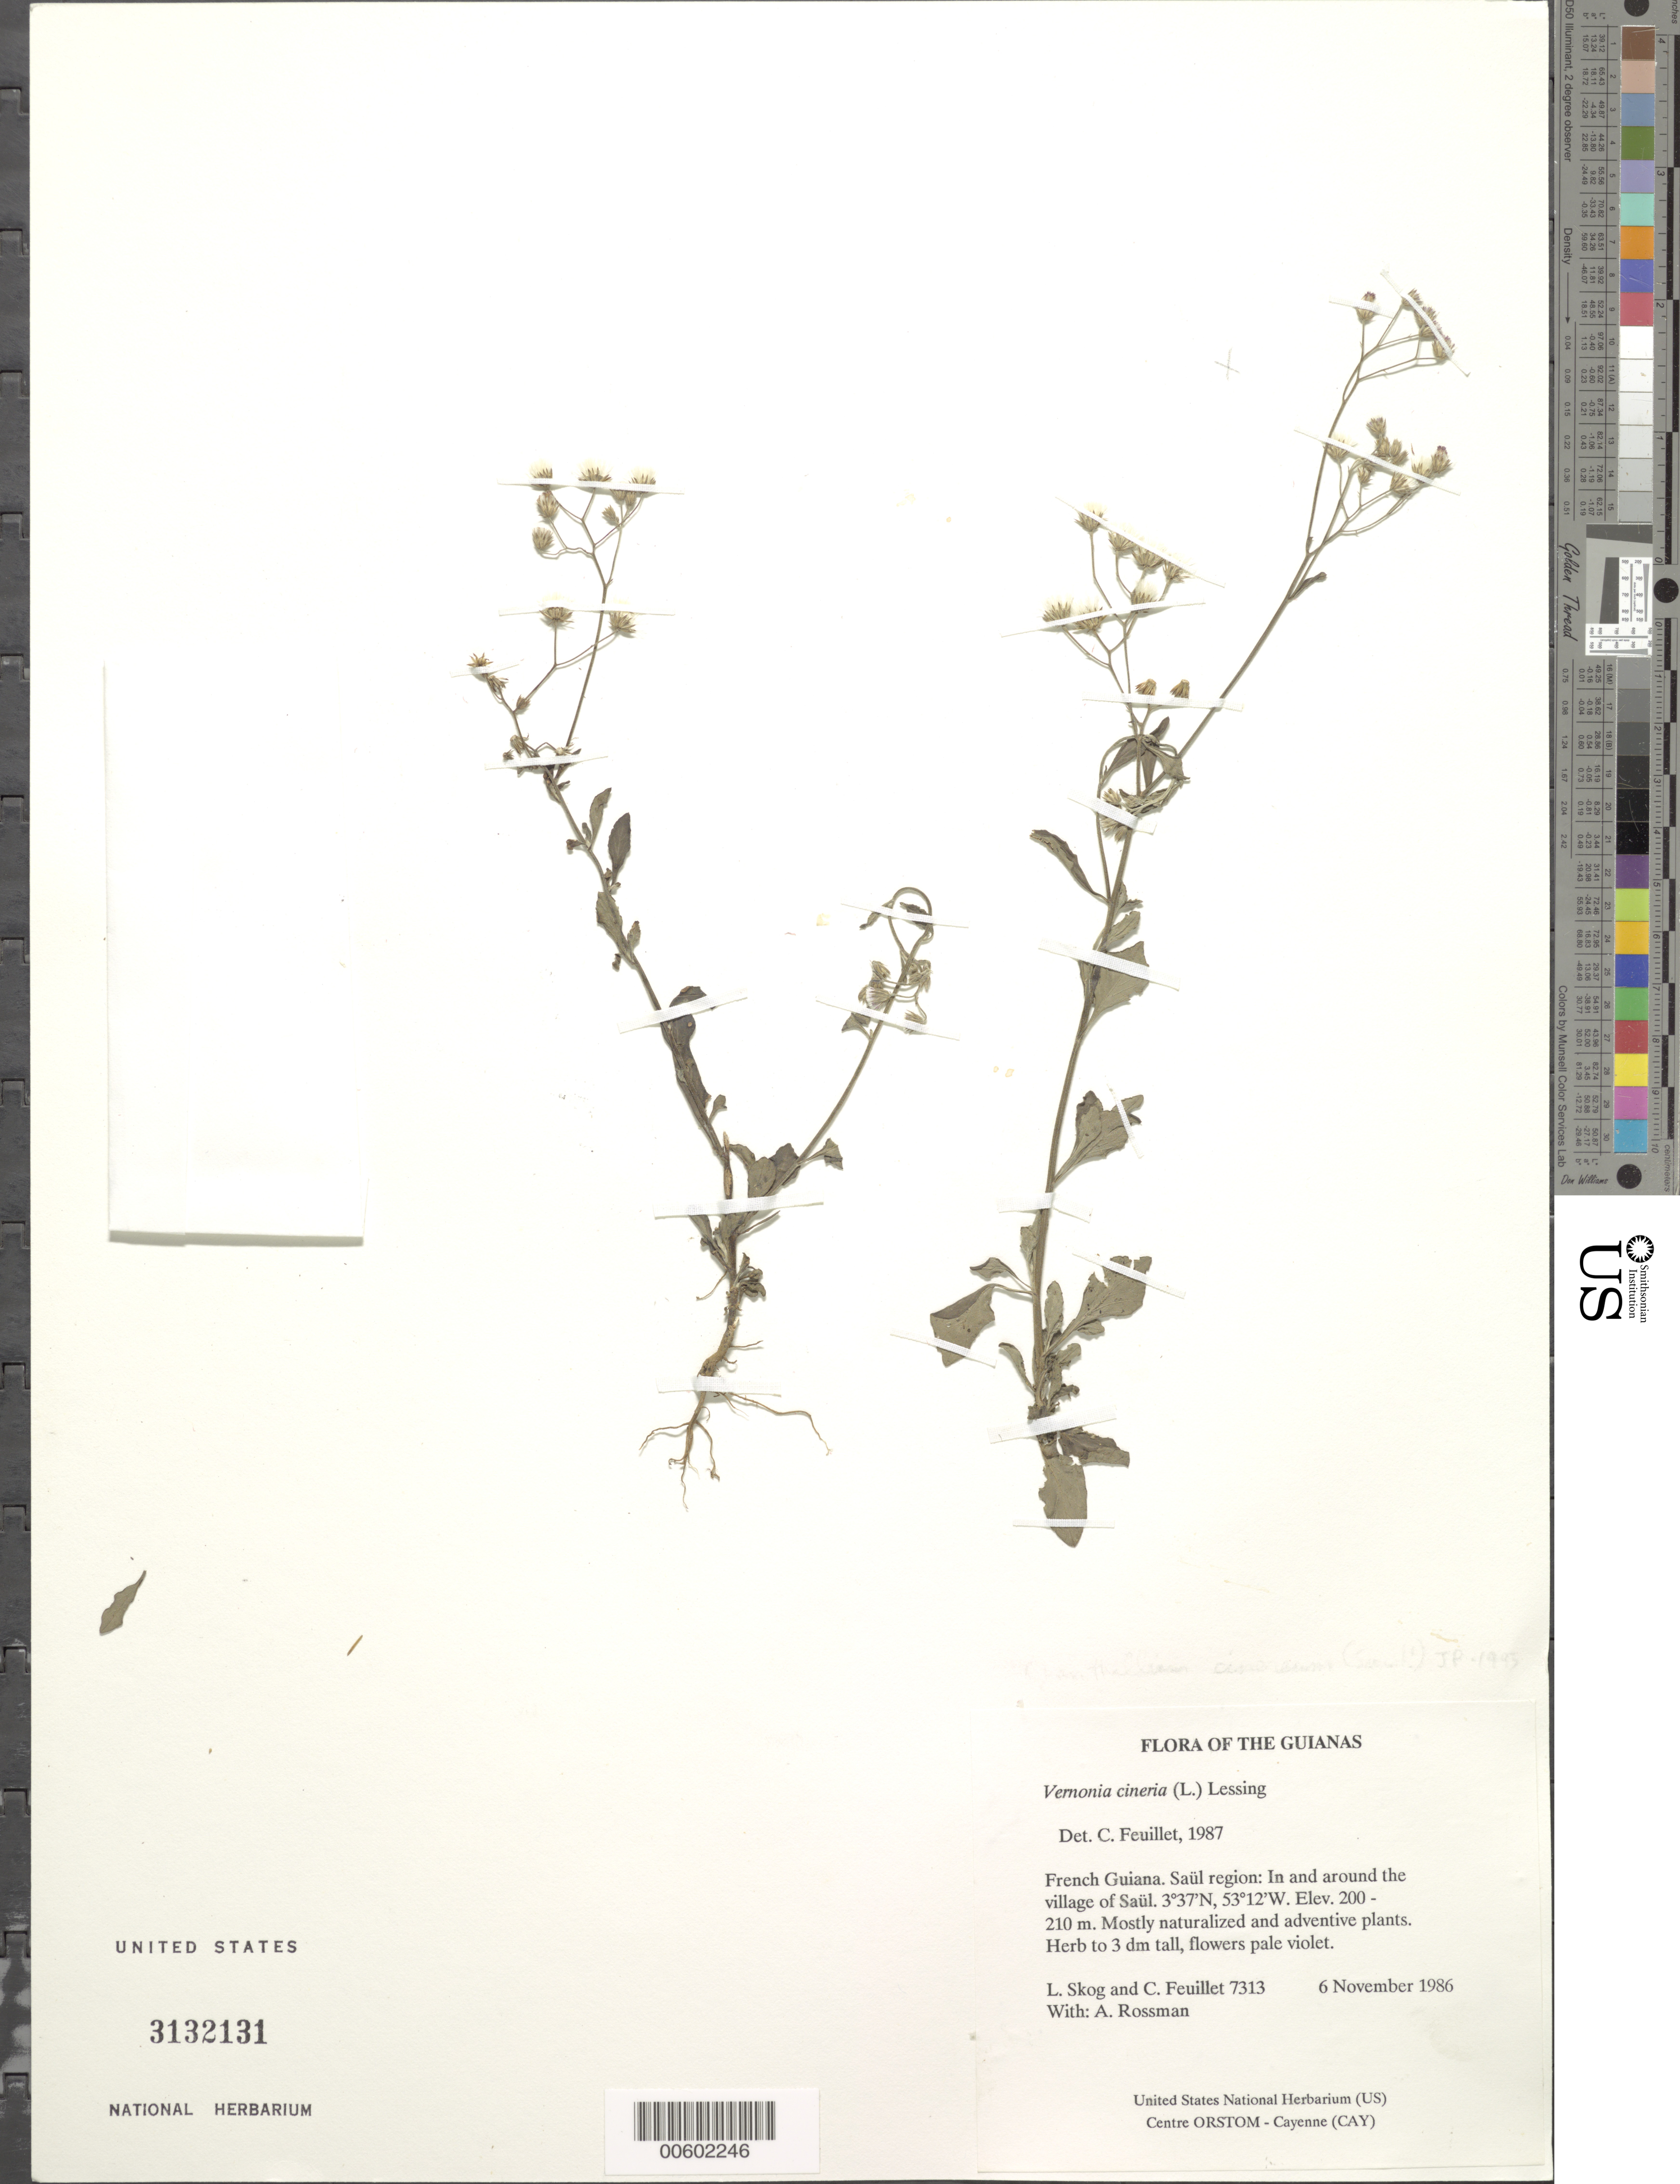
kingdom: Plantae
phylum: Tracheophyta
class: Magnoliopsida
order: Asterales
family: Asteraceae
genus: Cyanthillium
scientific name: Cyanthillium cinereum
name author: (L.) H. Rob.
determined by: Feuillet, C.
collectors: L. E. Skog, C. Feuillet & A. Rossman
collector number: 7313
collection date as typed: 6 November 1986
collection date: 1986-11-06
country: French Guiana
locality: Saül. In and around the village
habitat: Mostly naturalized and adventive plants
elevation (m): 200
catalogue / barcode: US 3132131